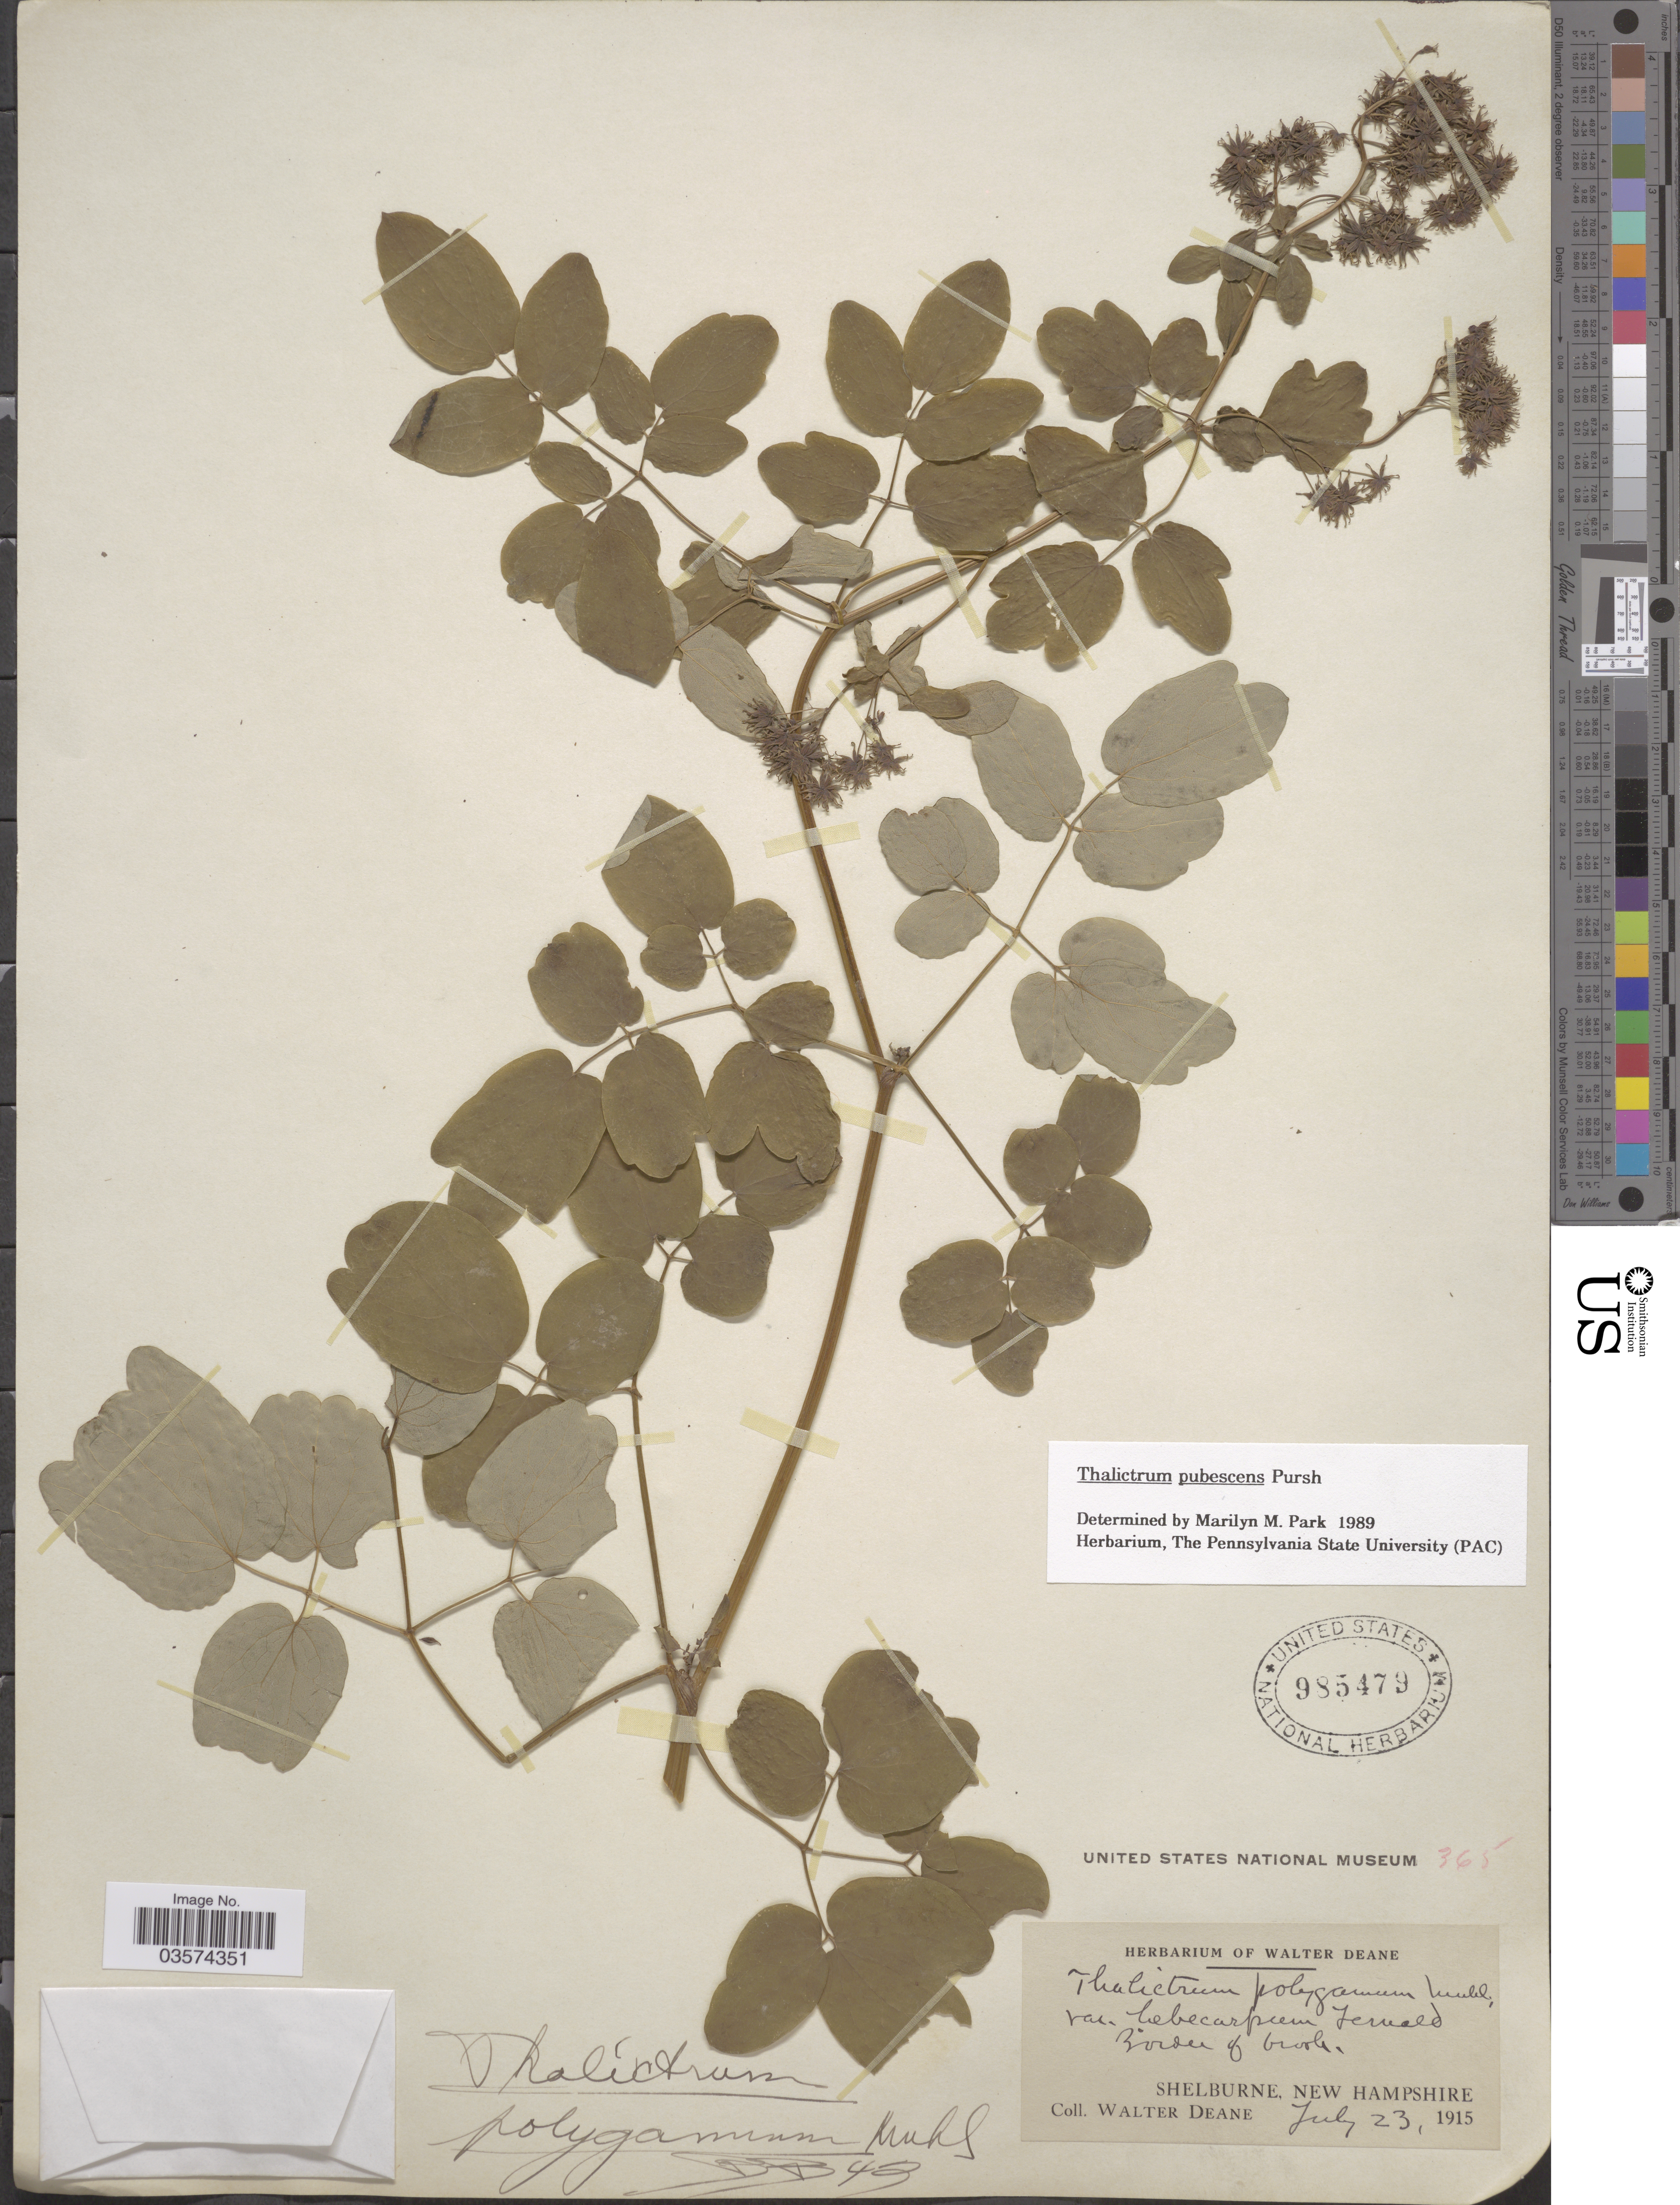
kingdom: Plantae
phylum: Tracheophyta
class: Magnoliopsida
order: Ranunculales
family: Ranunculaceae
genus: Thalictrum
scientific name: Thalictrum pubescens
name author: Pursh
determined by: Park, Marilyn Marqueen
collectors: W. Deane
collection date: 1915-07-23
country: United States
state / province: New Hampshire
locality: Border of brook. Shelburne.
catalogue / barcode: US 985479